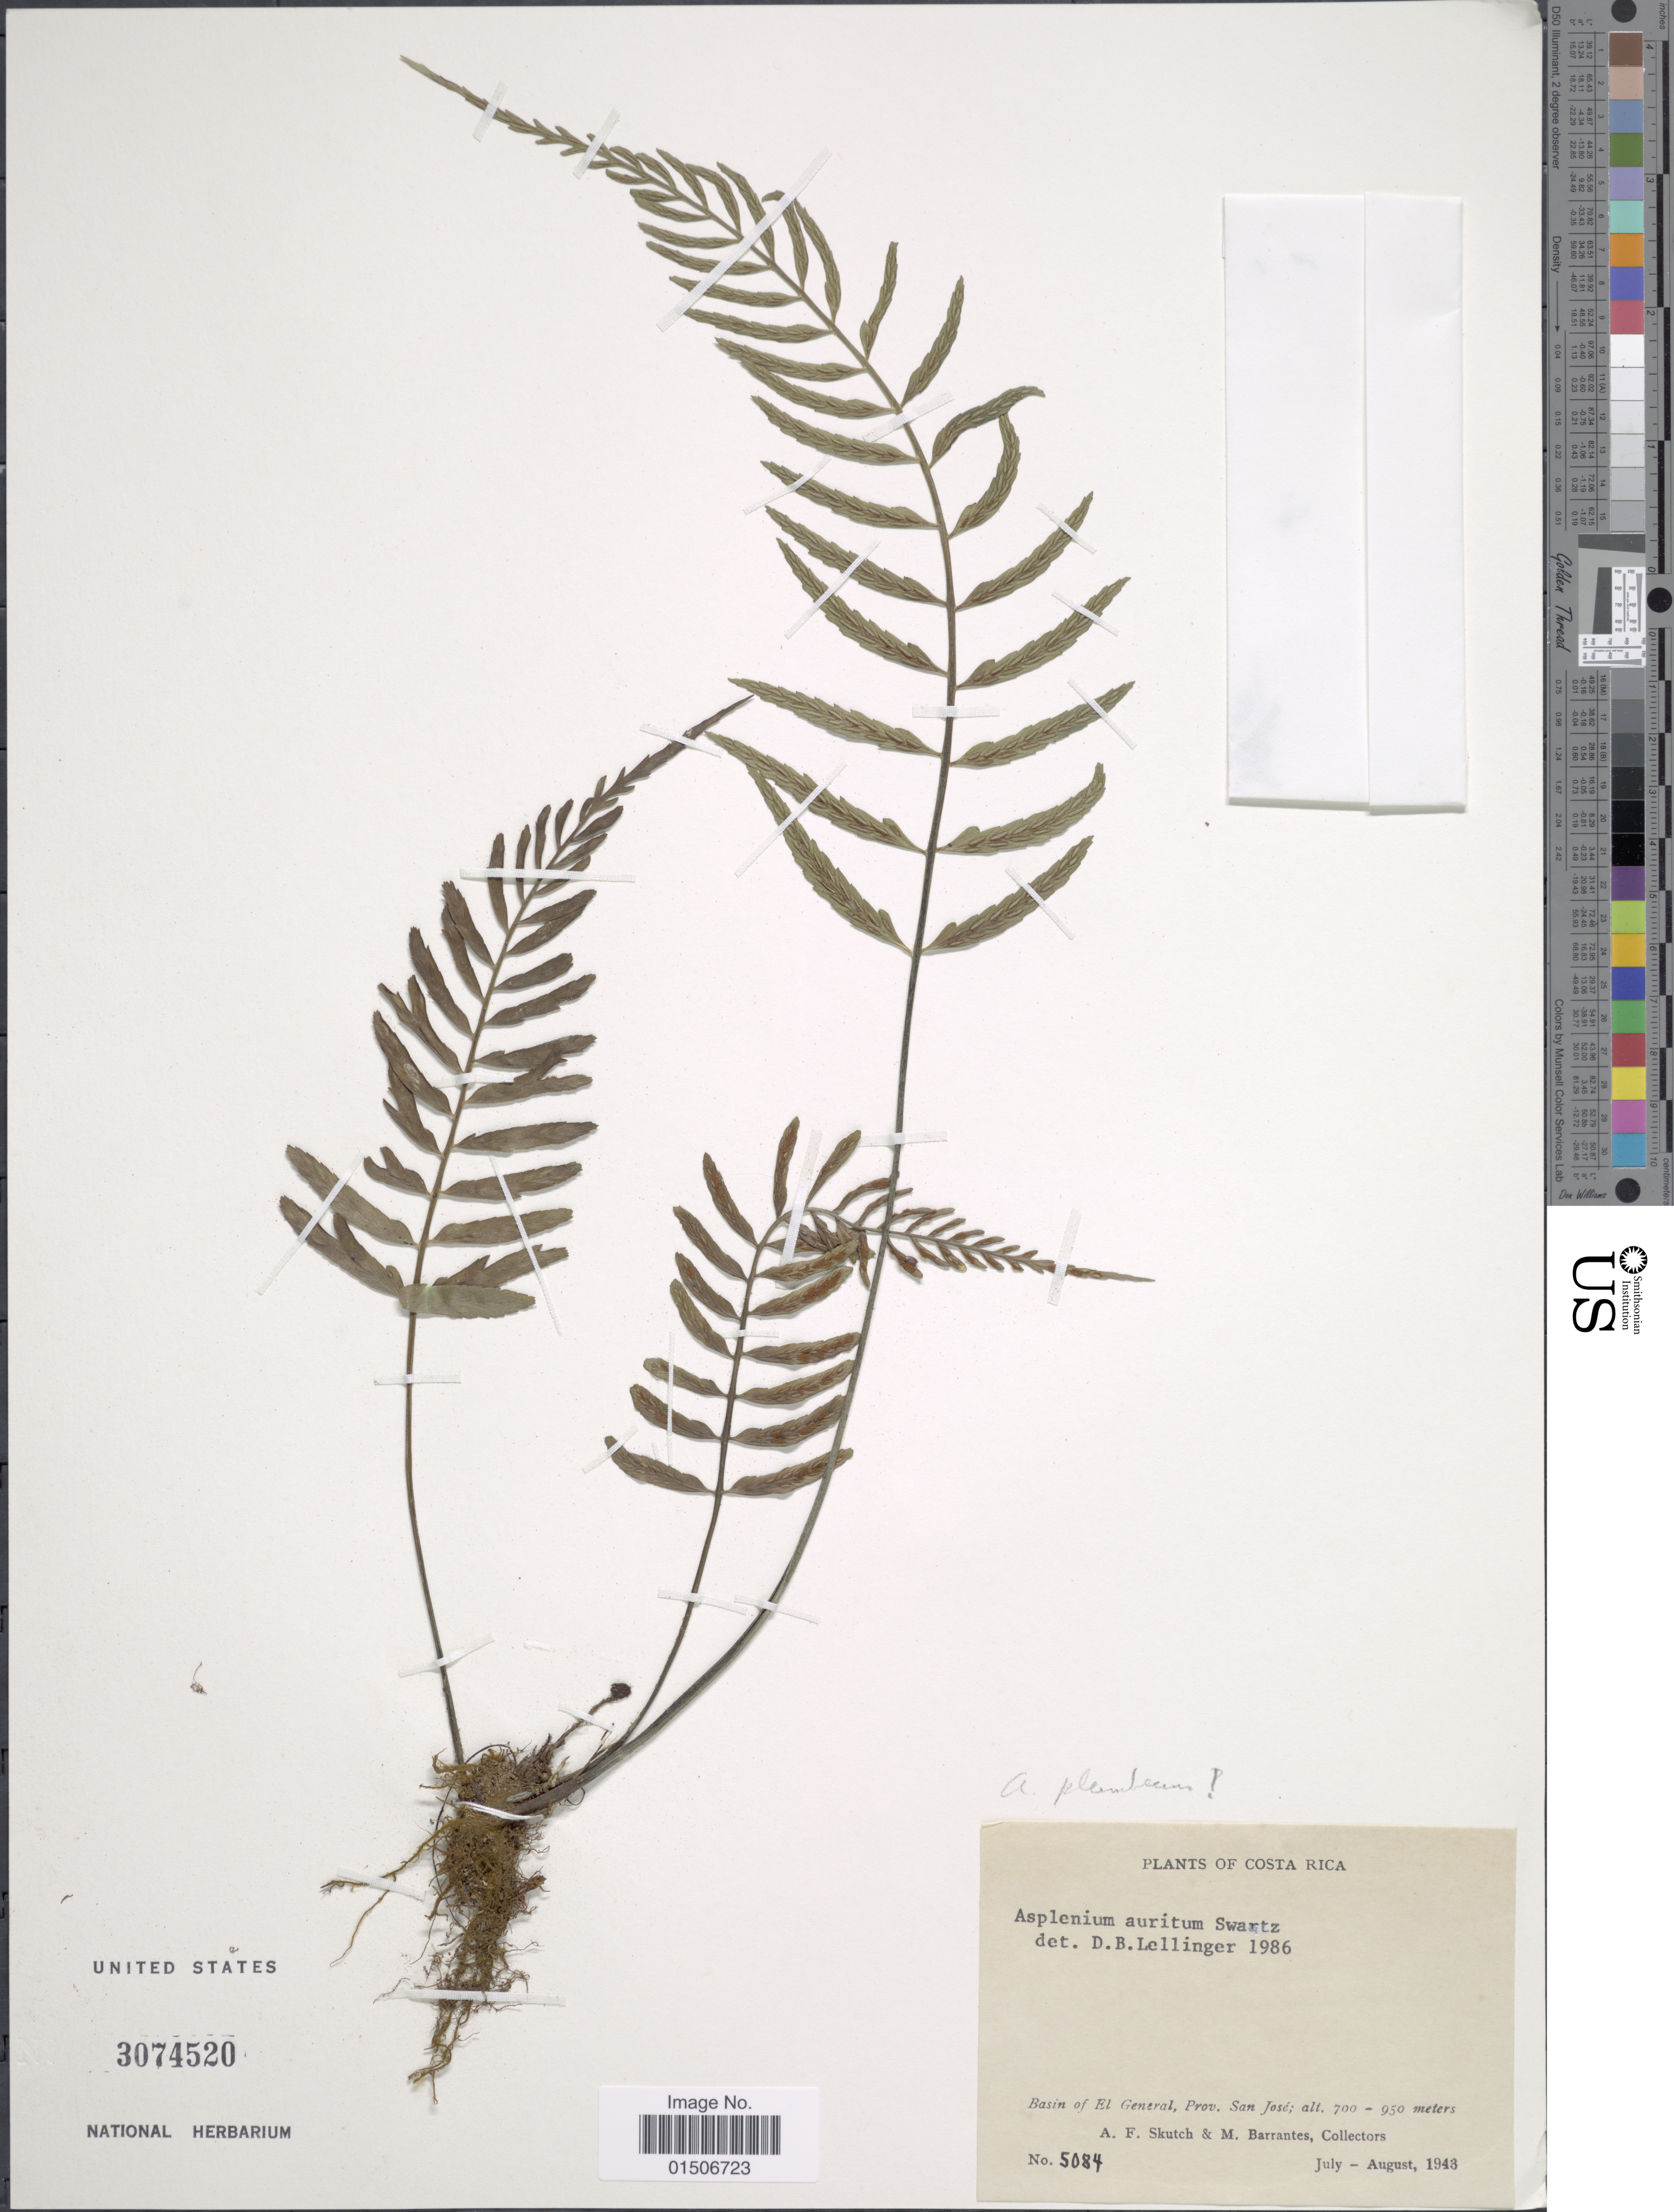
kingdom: Plantae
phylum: Tracheophyta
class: Polypodiopsida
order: Polypodiales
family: Aspleniaceae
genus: Asplenium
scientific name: Asplenium levyi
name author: E. Fourn.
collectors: A. F. Skutch & M. Barrantes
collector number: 5084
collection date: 1943-07/1943-08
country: Costa Rica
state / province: San José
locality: Basin of El General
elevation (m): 700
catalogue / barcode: US 3074520